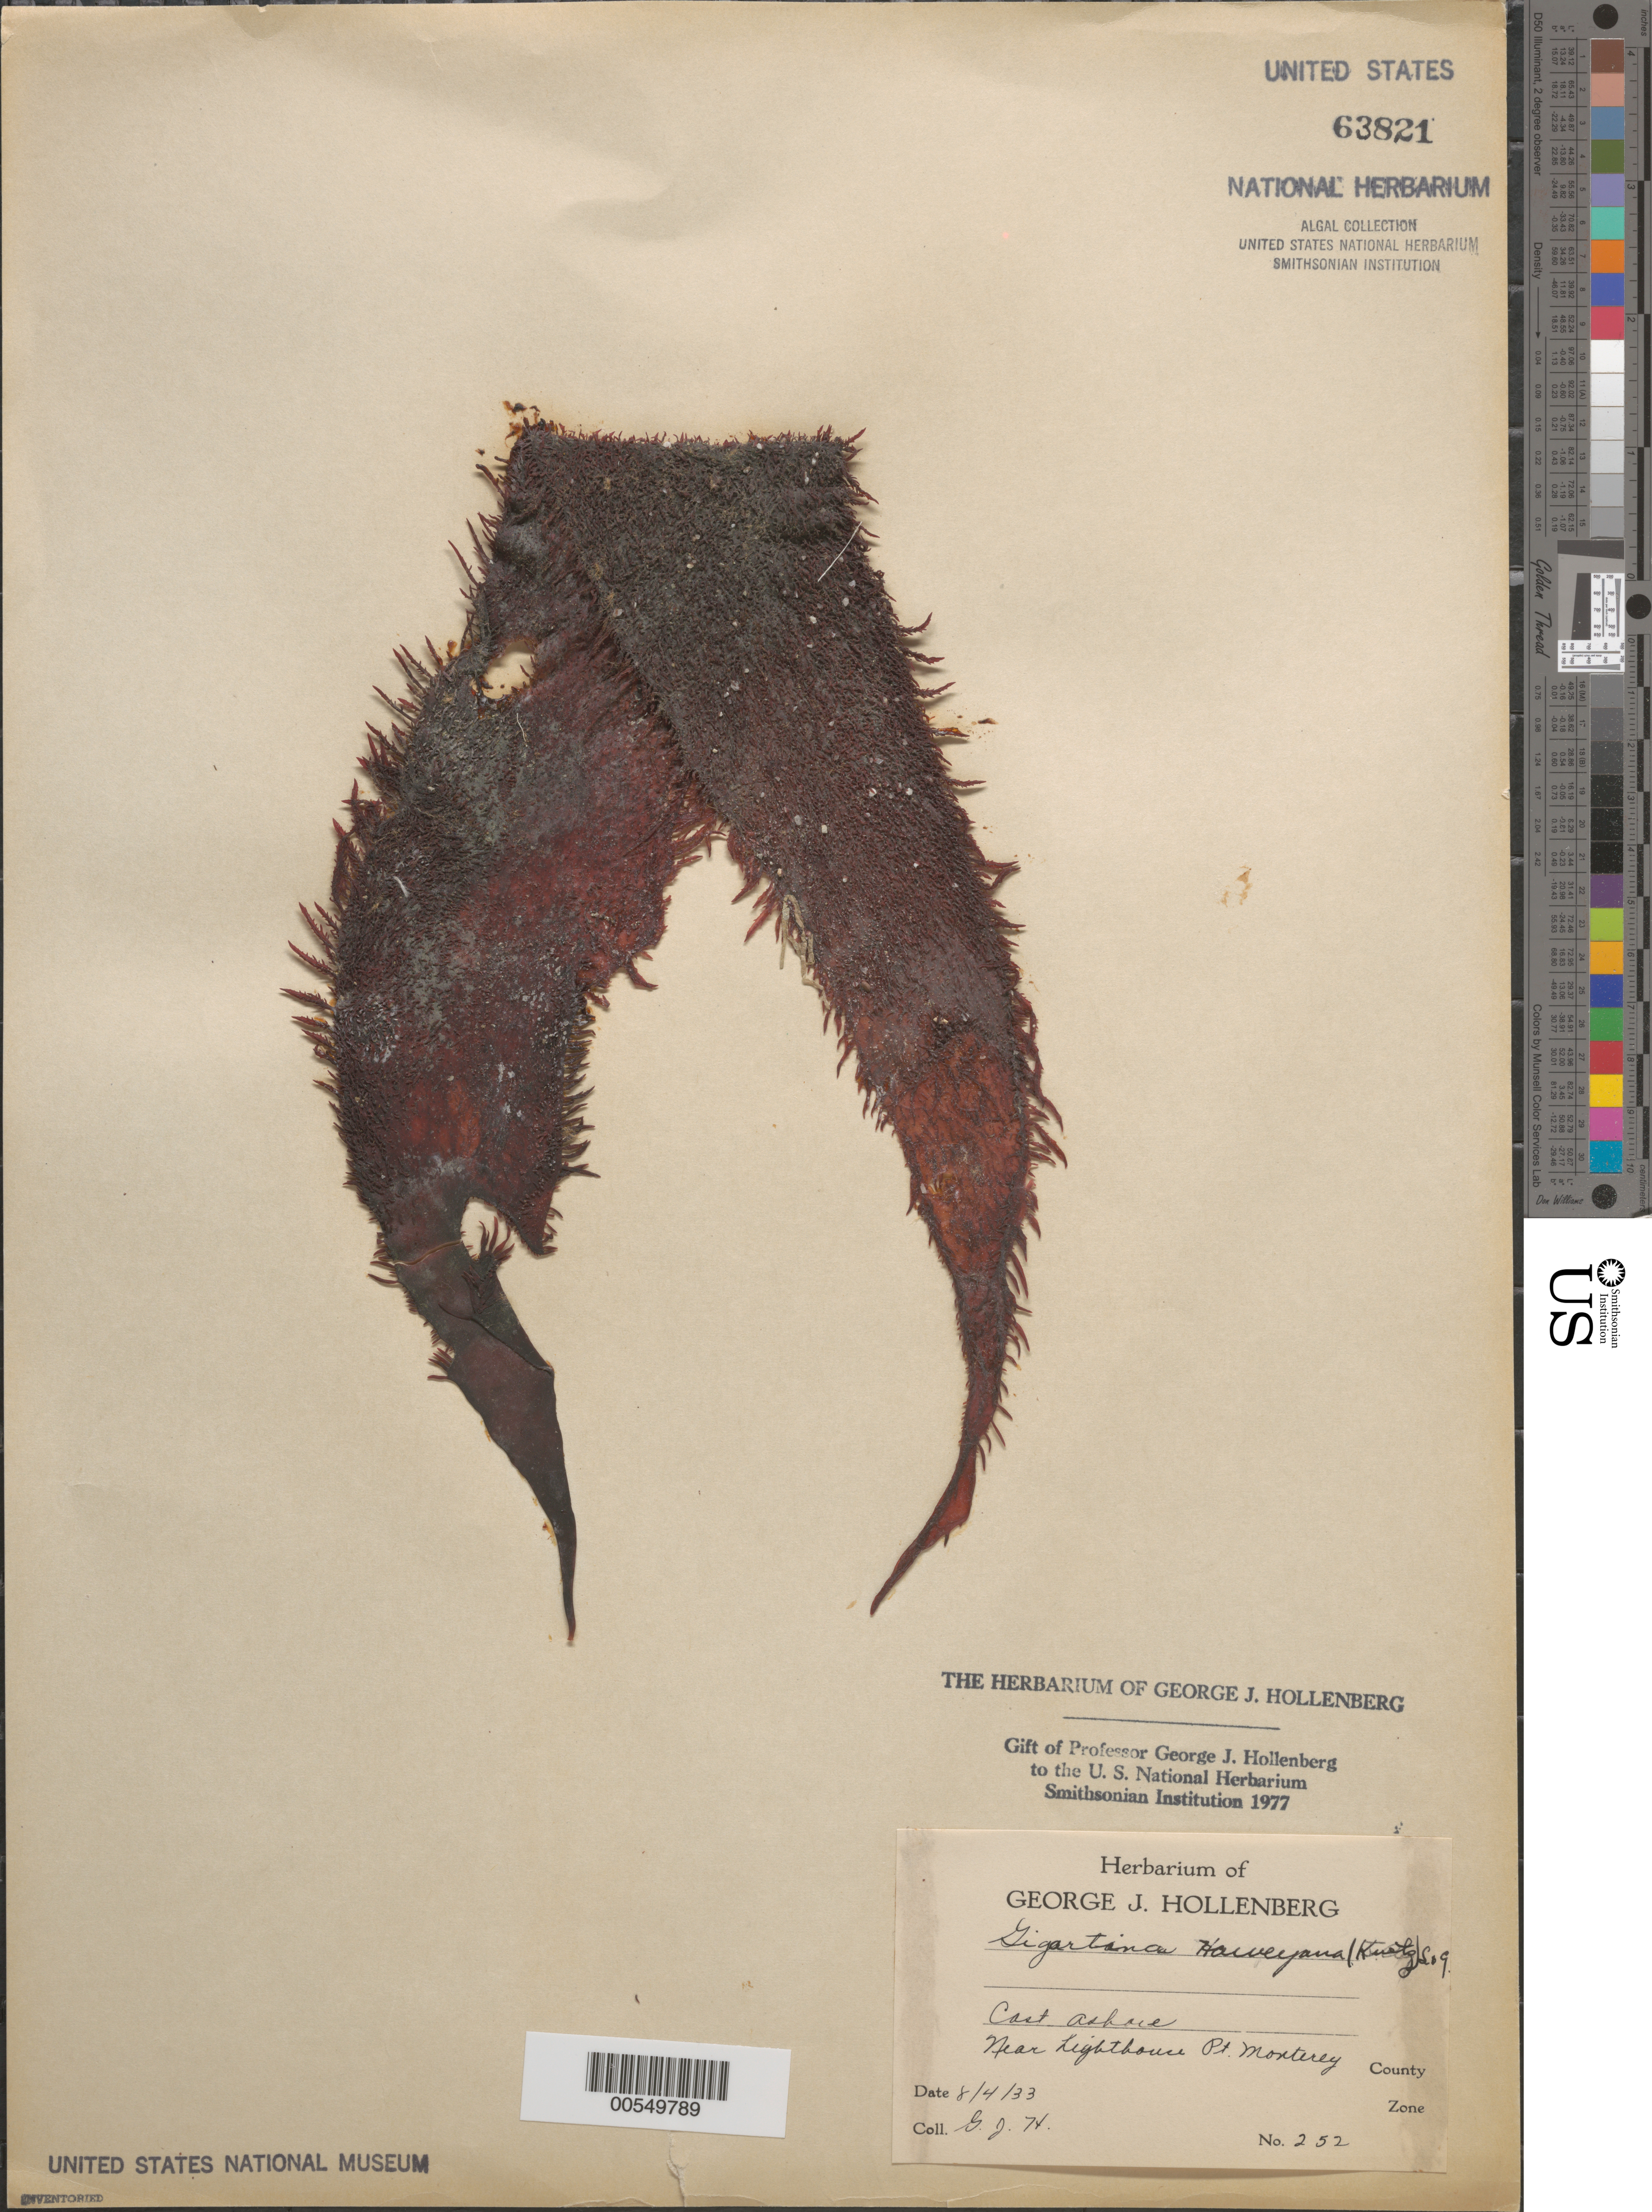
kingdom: Plantae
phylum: Rhodophyta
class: Florideophyceae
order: Gigartinales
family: Gigartinaceae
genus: Chondracanthus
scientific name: Chondracanthus harveyanus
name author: (Kütz.) Guiry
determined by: Algae name updating Project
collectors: G. Hollenberg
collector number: GJH 252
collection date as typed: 04 Aug 1933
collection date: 1933-08-04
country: United States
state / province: California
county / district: Monterey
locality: Near Lighthouse Point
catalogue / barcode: US 63821